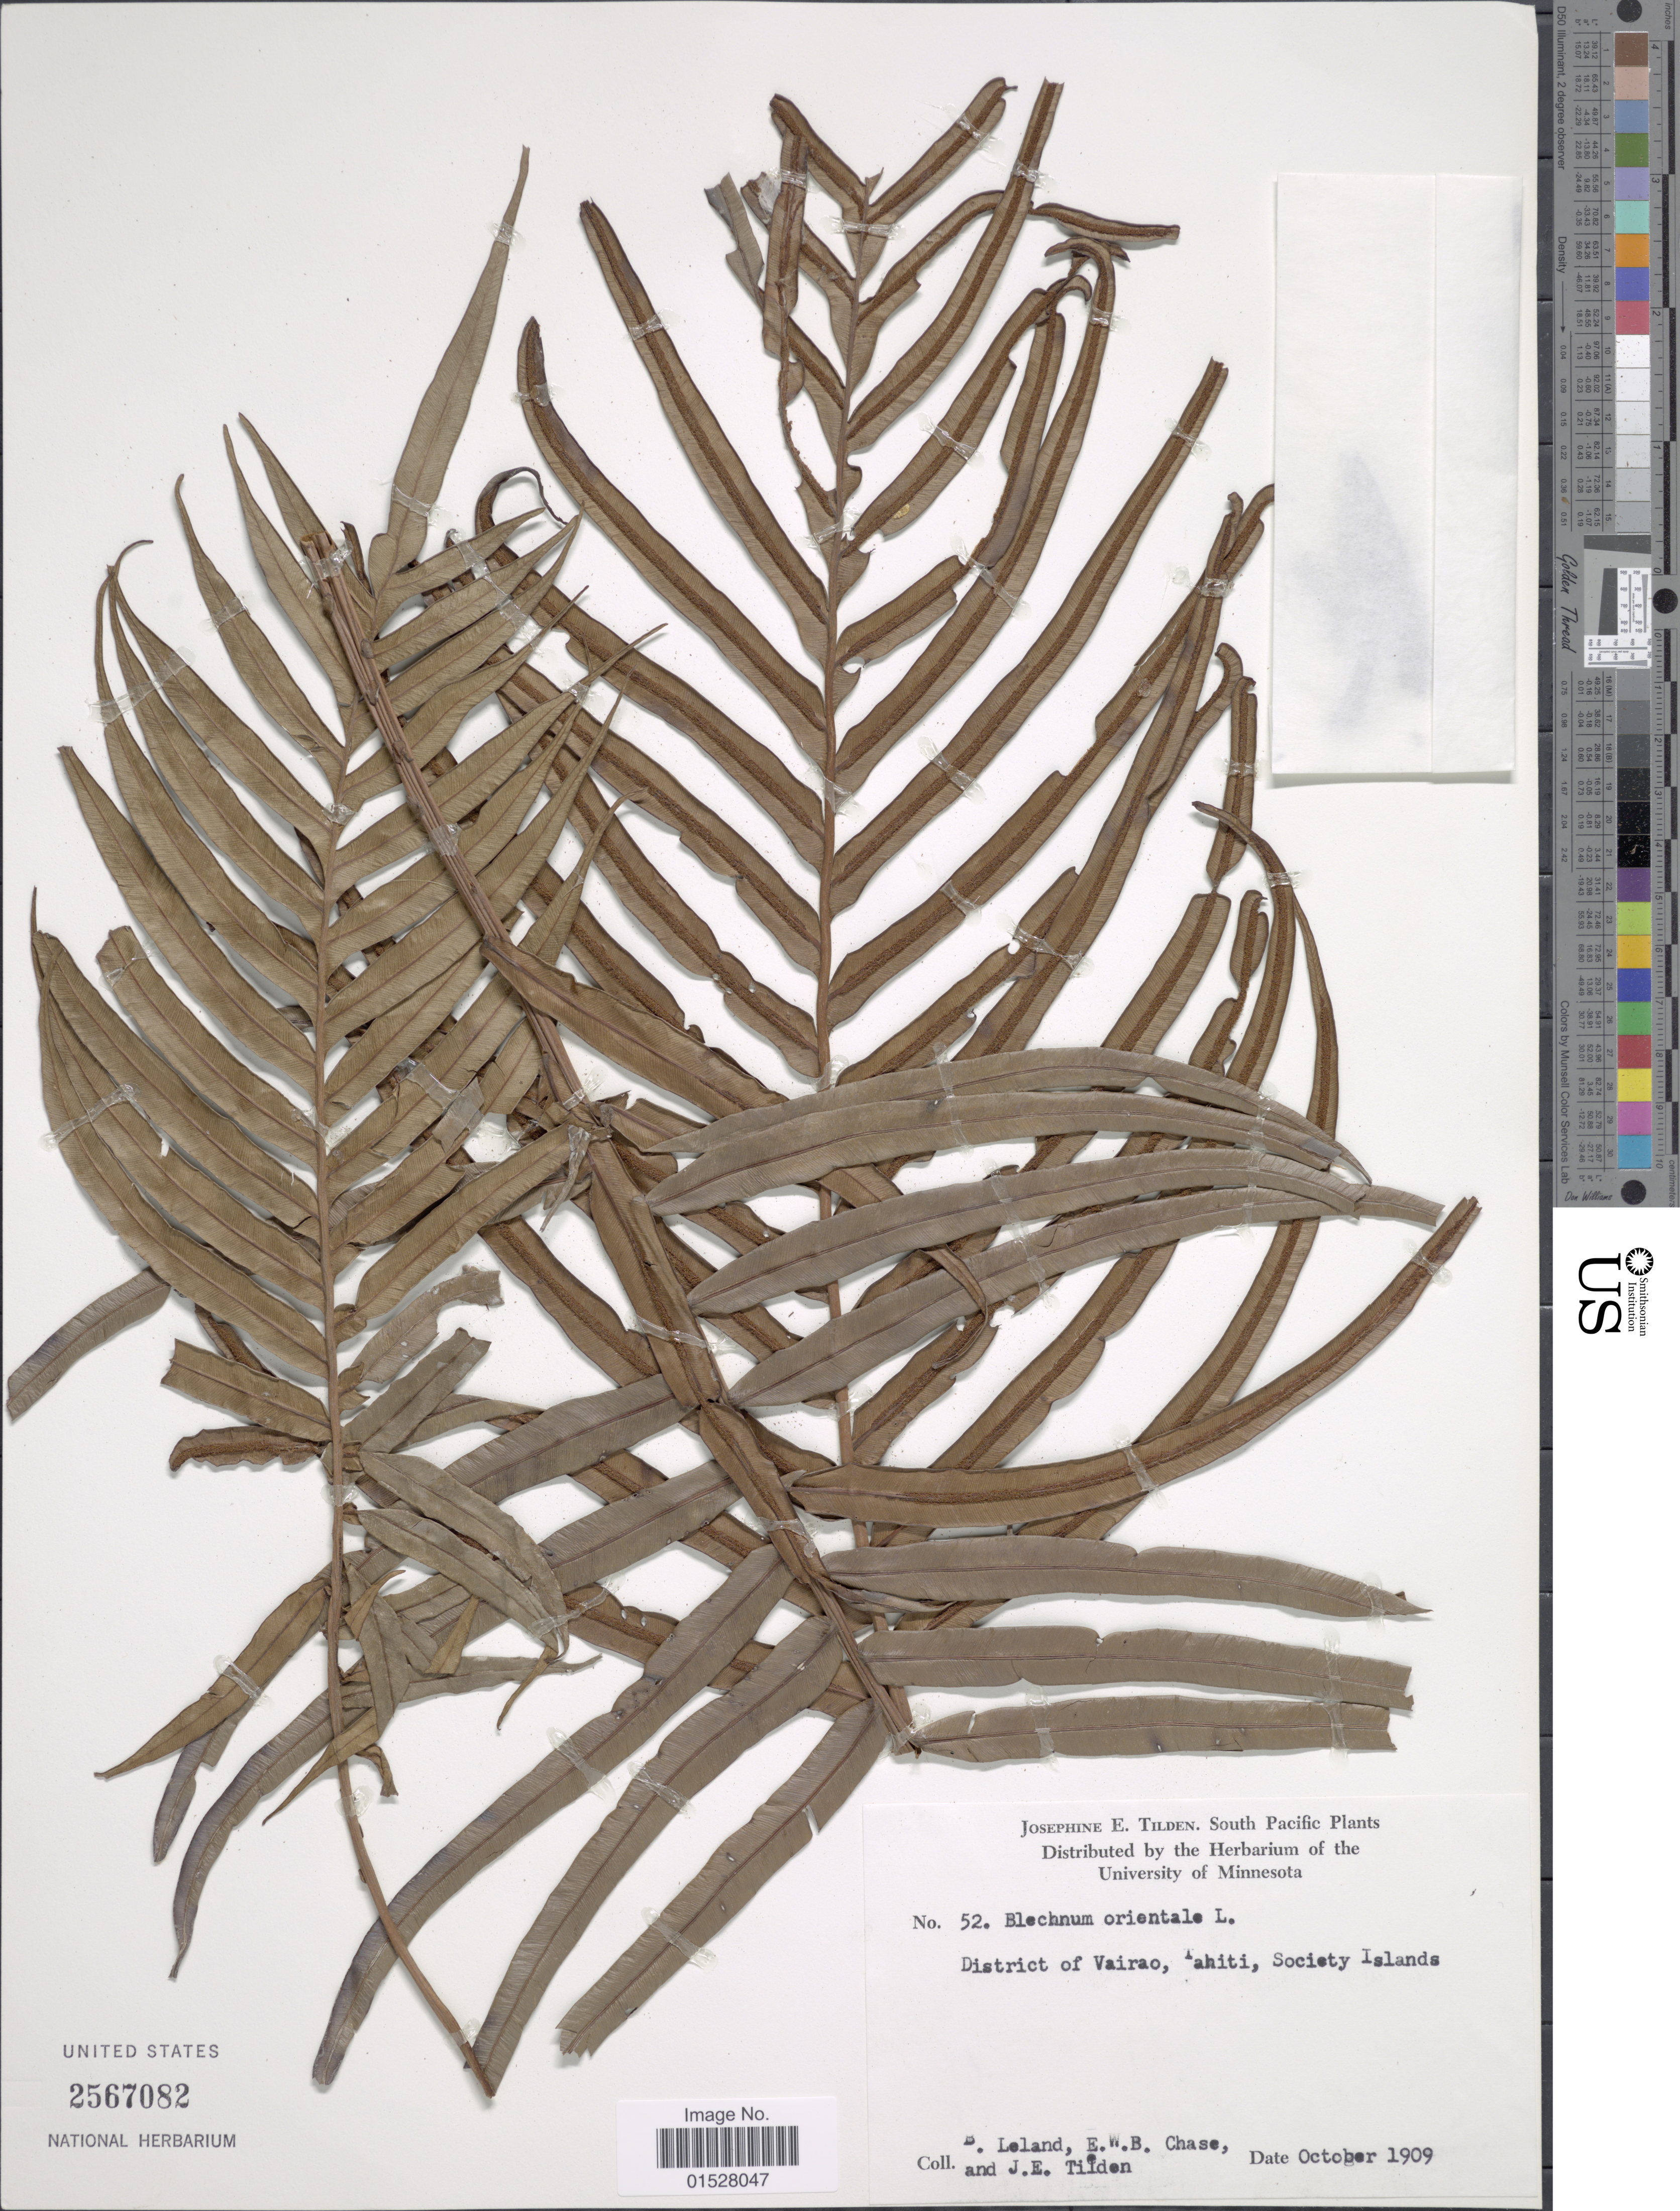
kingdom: Plantae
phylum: Tracheophyta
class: Polypodiopsida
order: Polypodiales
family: Blechnaceae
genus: Blechnum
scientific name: Blechnum orientale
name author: L.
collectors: B. Leland, E. W. Chase & J. E. Tilden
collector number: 52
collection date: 1909-10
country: French Polynesia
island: Tahiti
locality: District of Vairao, Tahiti, Society Islands, South Pacific.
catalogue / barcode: US 2567082